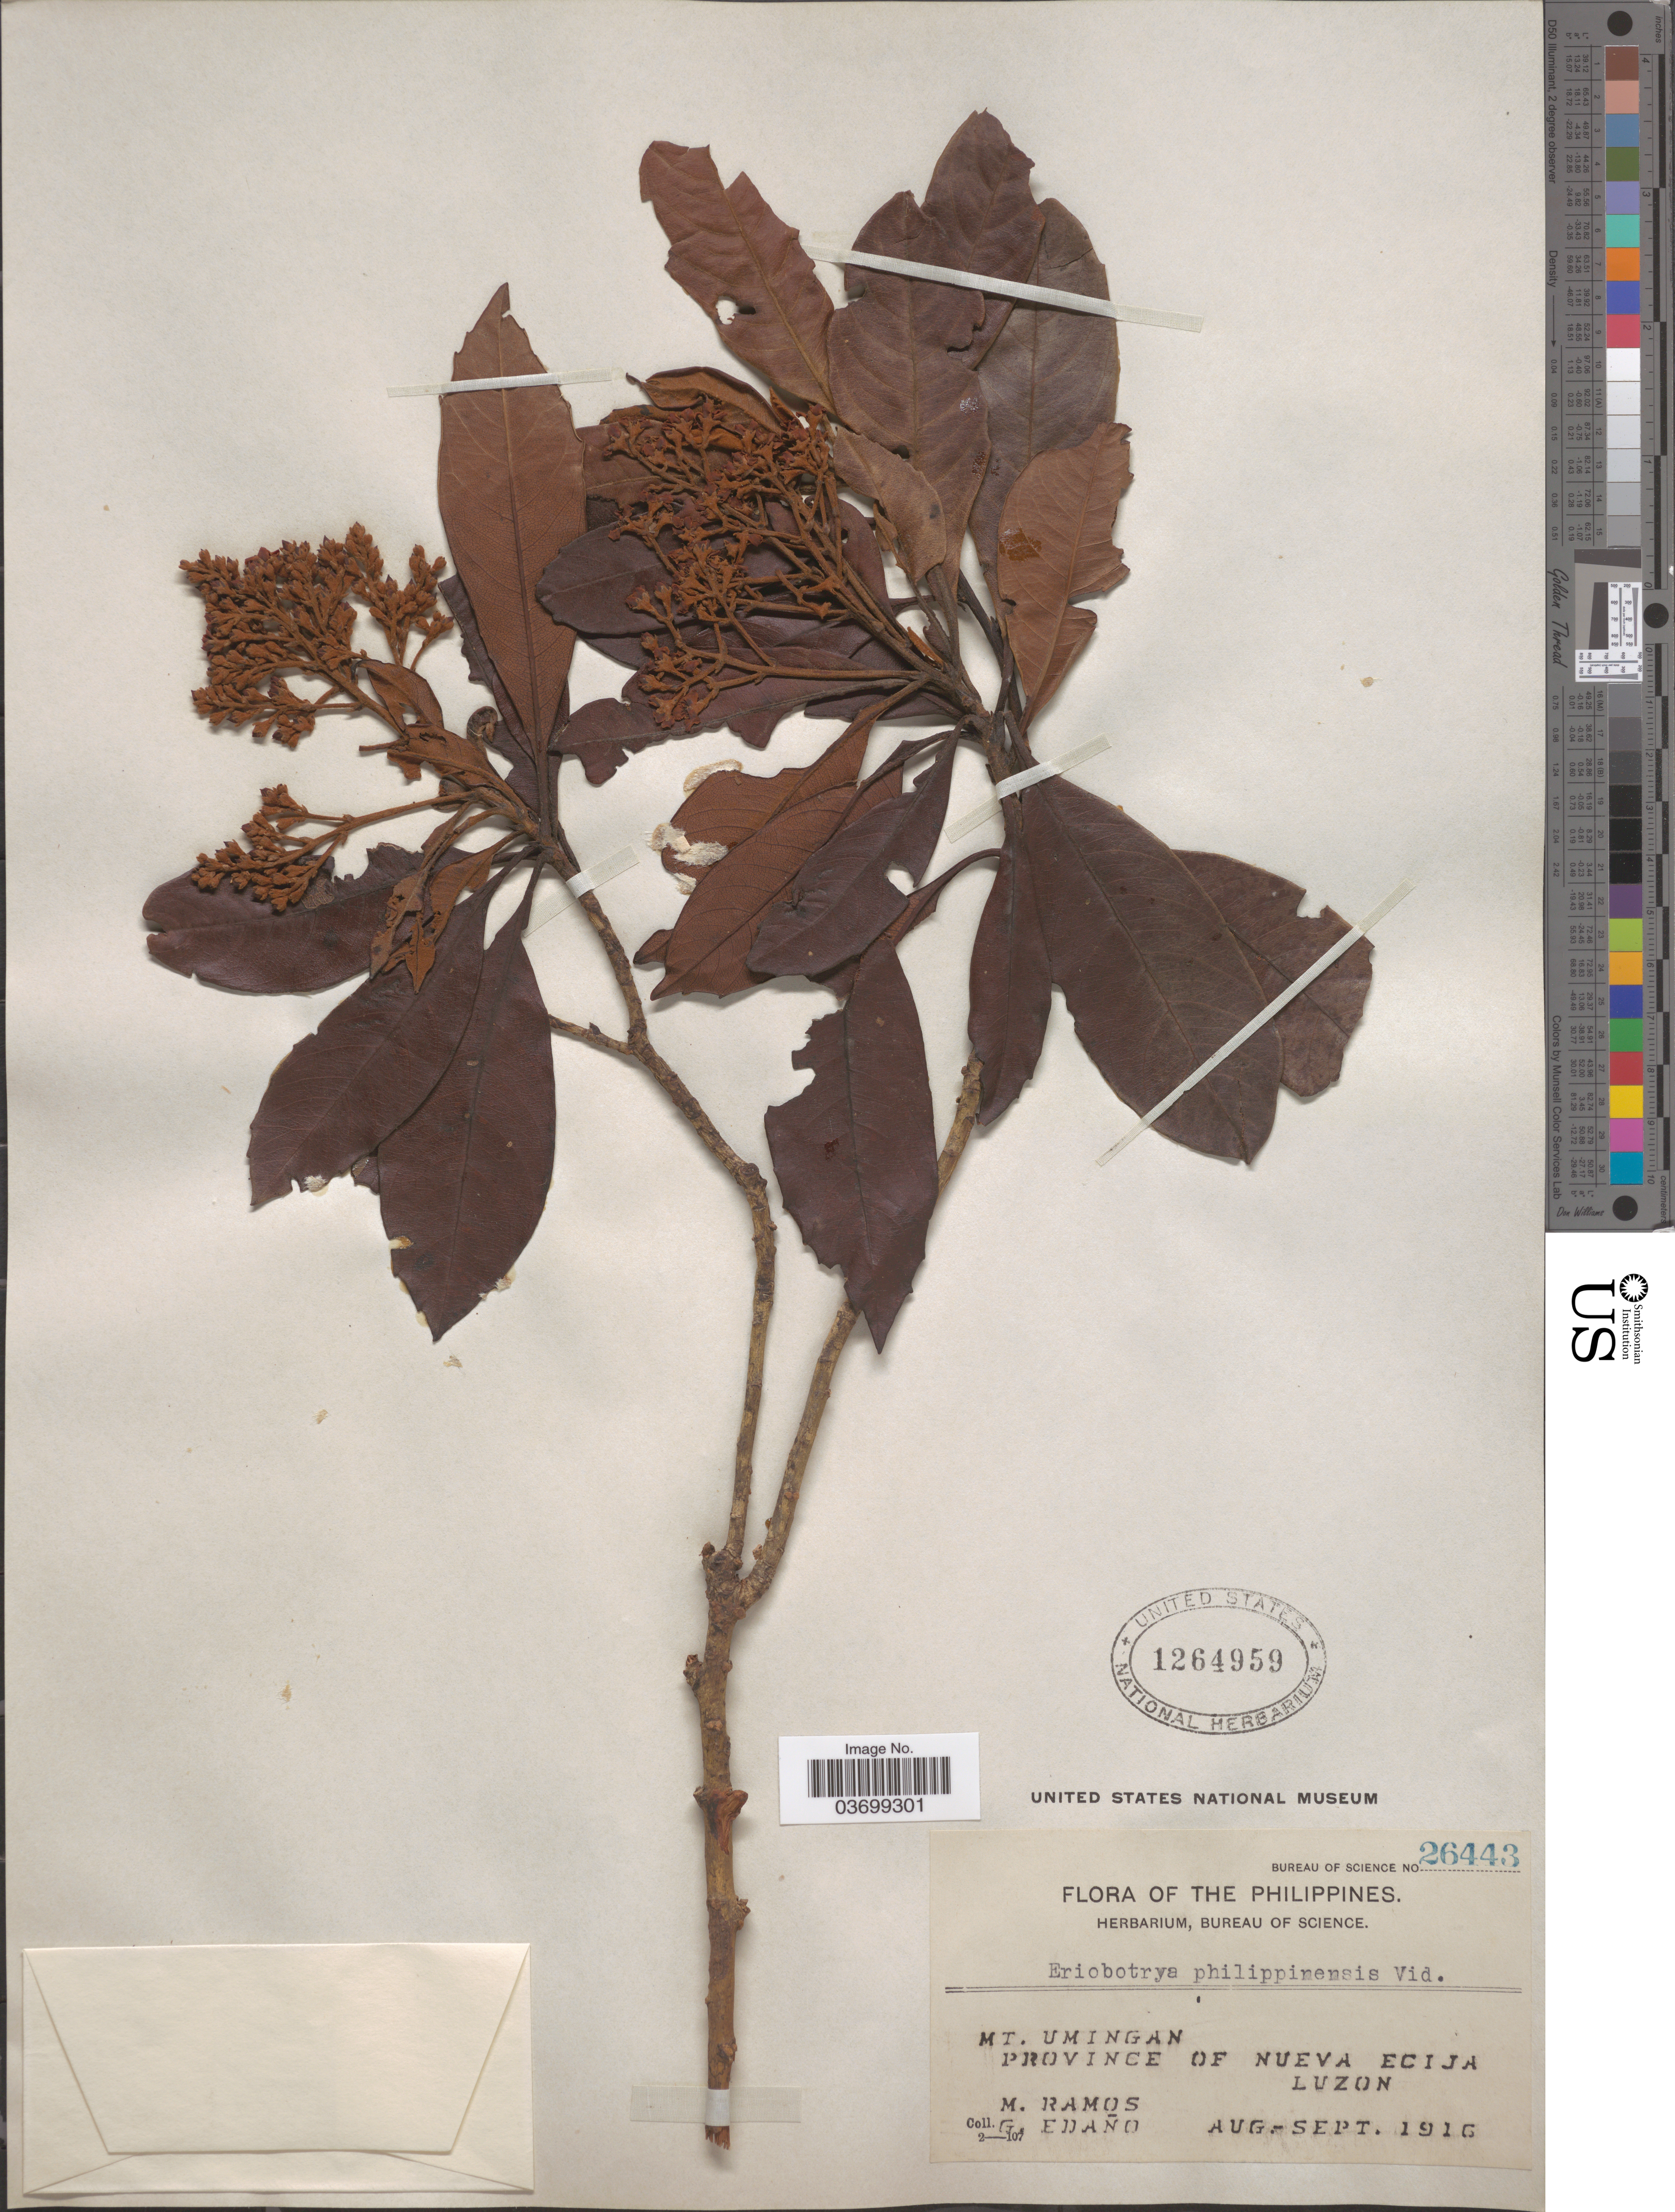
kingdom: Plantae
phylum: Tracheophyta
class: Magnoliopsida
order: Rosales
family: Rosaceae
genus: Rhaphiolepis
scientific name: Rhaphiolepis philippinensis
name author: (S. Vidal) Kalkman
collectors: M. Ramos & G. Edaño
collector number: Bureau of Science 26443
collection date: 1916-08/1916-09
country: Philippines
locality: Mt. Umingan. Province of Nueva Ecija, Luzon.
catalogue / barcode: US 1264959